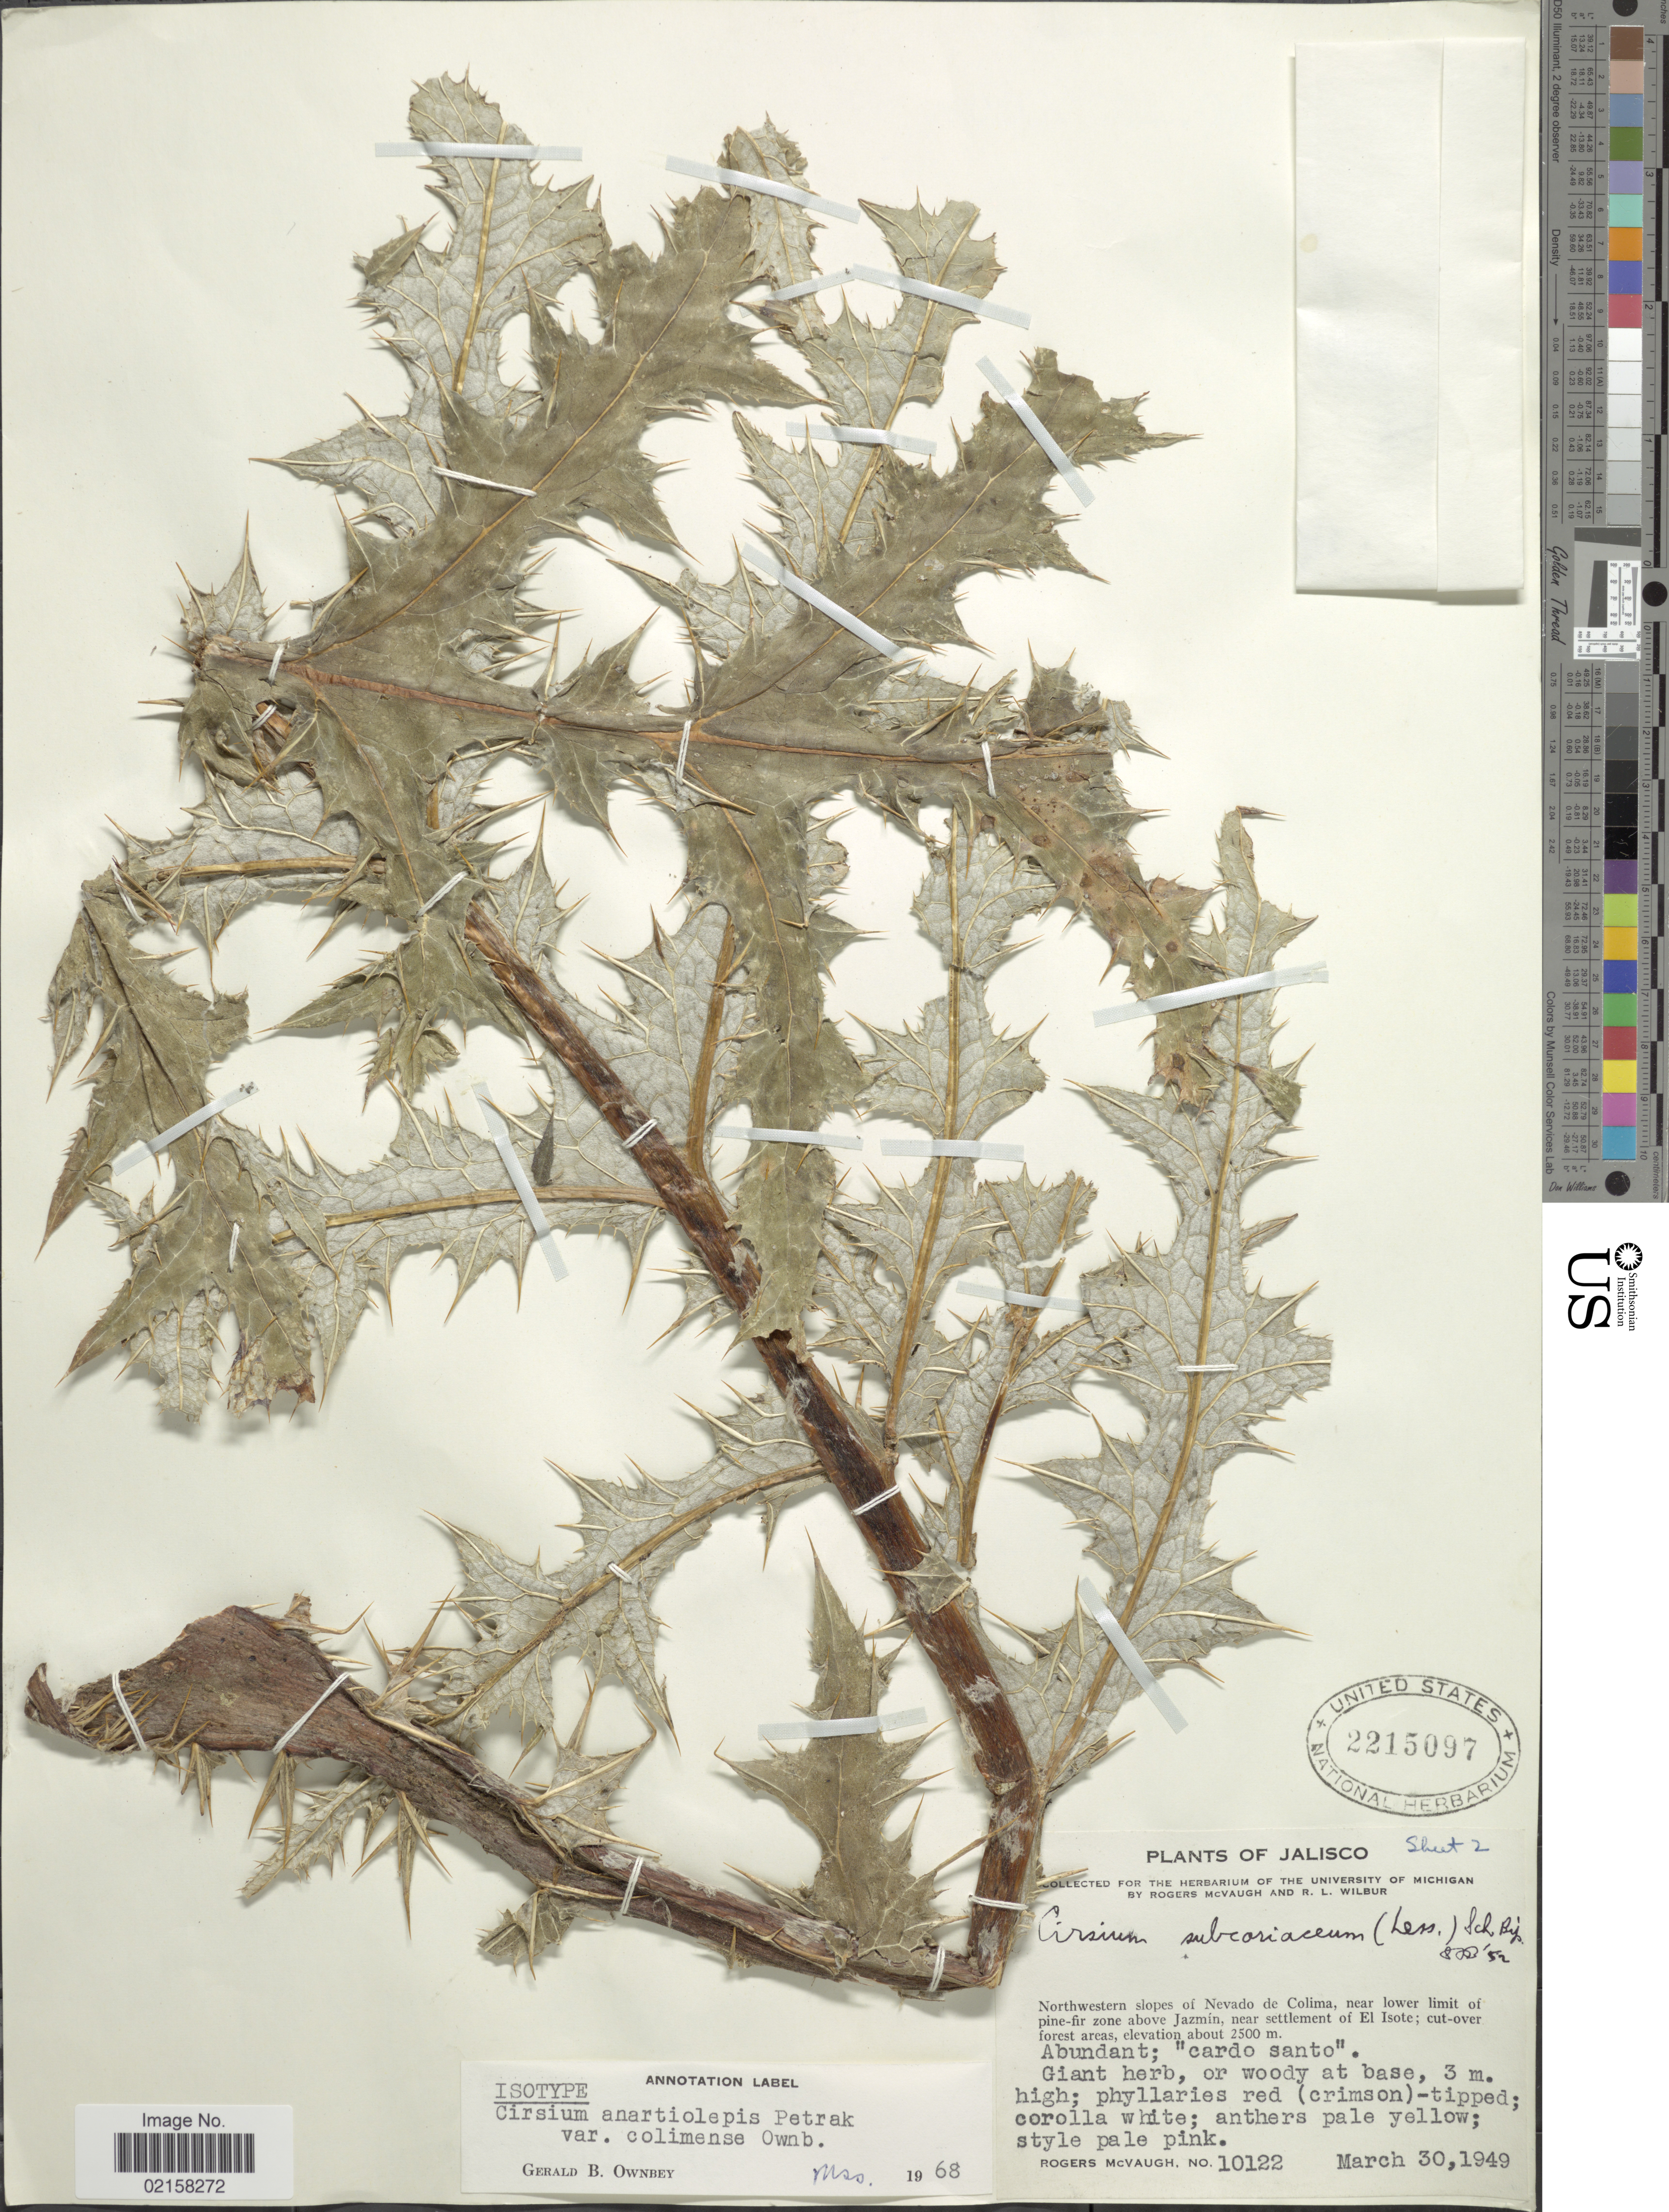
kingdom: Plantae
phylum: Tracheophyta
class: Magnoliopsida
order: Asterales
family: Asteraceae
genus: Cirsium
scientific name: Cirsium anartiolepis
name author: Petr.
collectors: R. McVaugh & R. L. Wilbur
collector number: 10122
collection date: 1949-03-30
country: Mexico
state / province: Jalisco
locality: Northwestern slopes of Nevado de Colima, near lower limit of pine-fr zone above Jazmin, near settlement of El Isote.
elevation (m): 2500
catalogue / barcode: US 2215097